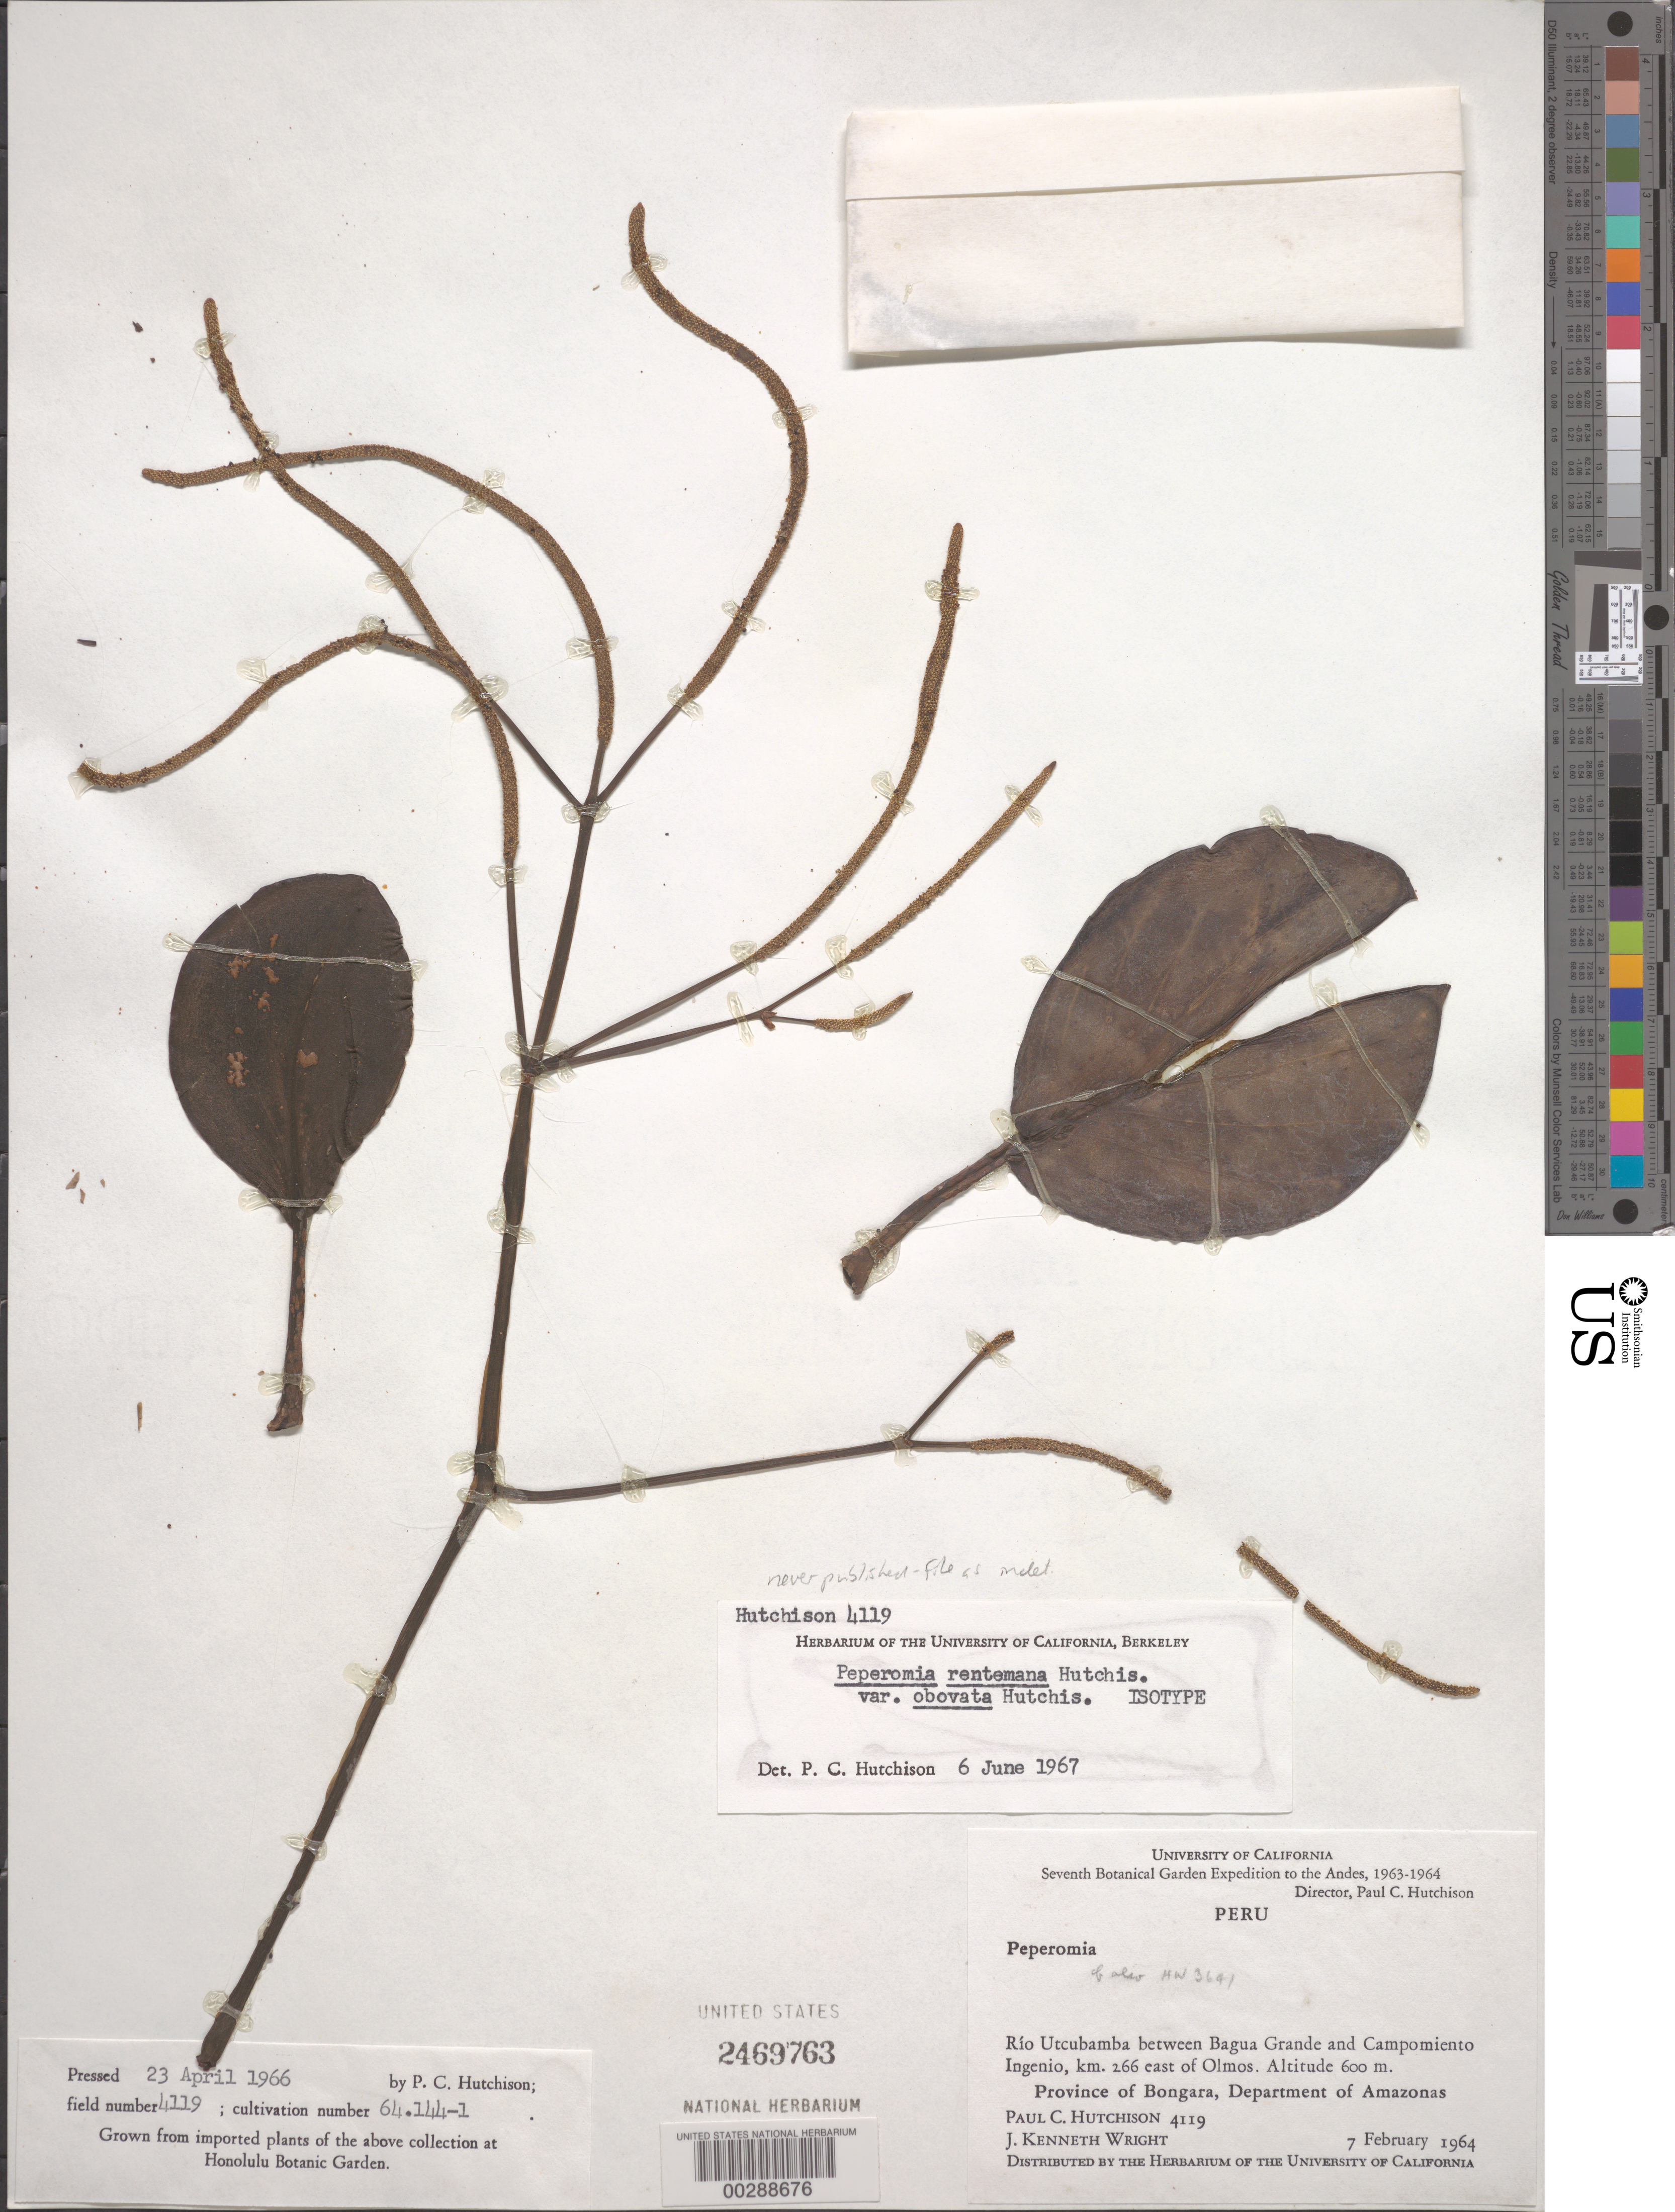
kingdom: Plantae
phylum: Tracheophyta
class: Magnoliopsida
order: Piperales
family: Piperaceae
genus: Peperomia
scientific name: Peperomia sp.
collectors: P. C. Hutchison & J. K. Wright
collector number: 4119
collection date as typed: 07 Feb 1964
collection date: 1964-02-07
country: Peru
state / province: Amazonas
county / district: Bongará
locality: Río Utcubamba between Bagua Grande and Campomiento Ingenio, Km 266 E of Olmos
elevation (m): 1600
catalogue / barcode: US 2469763